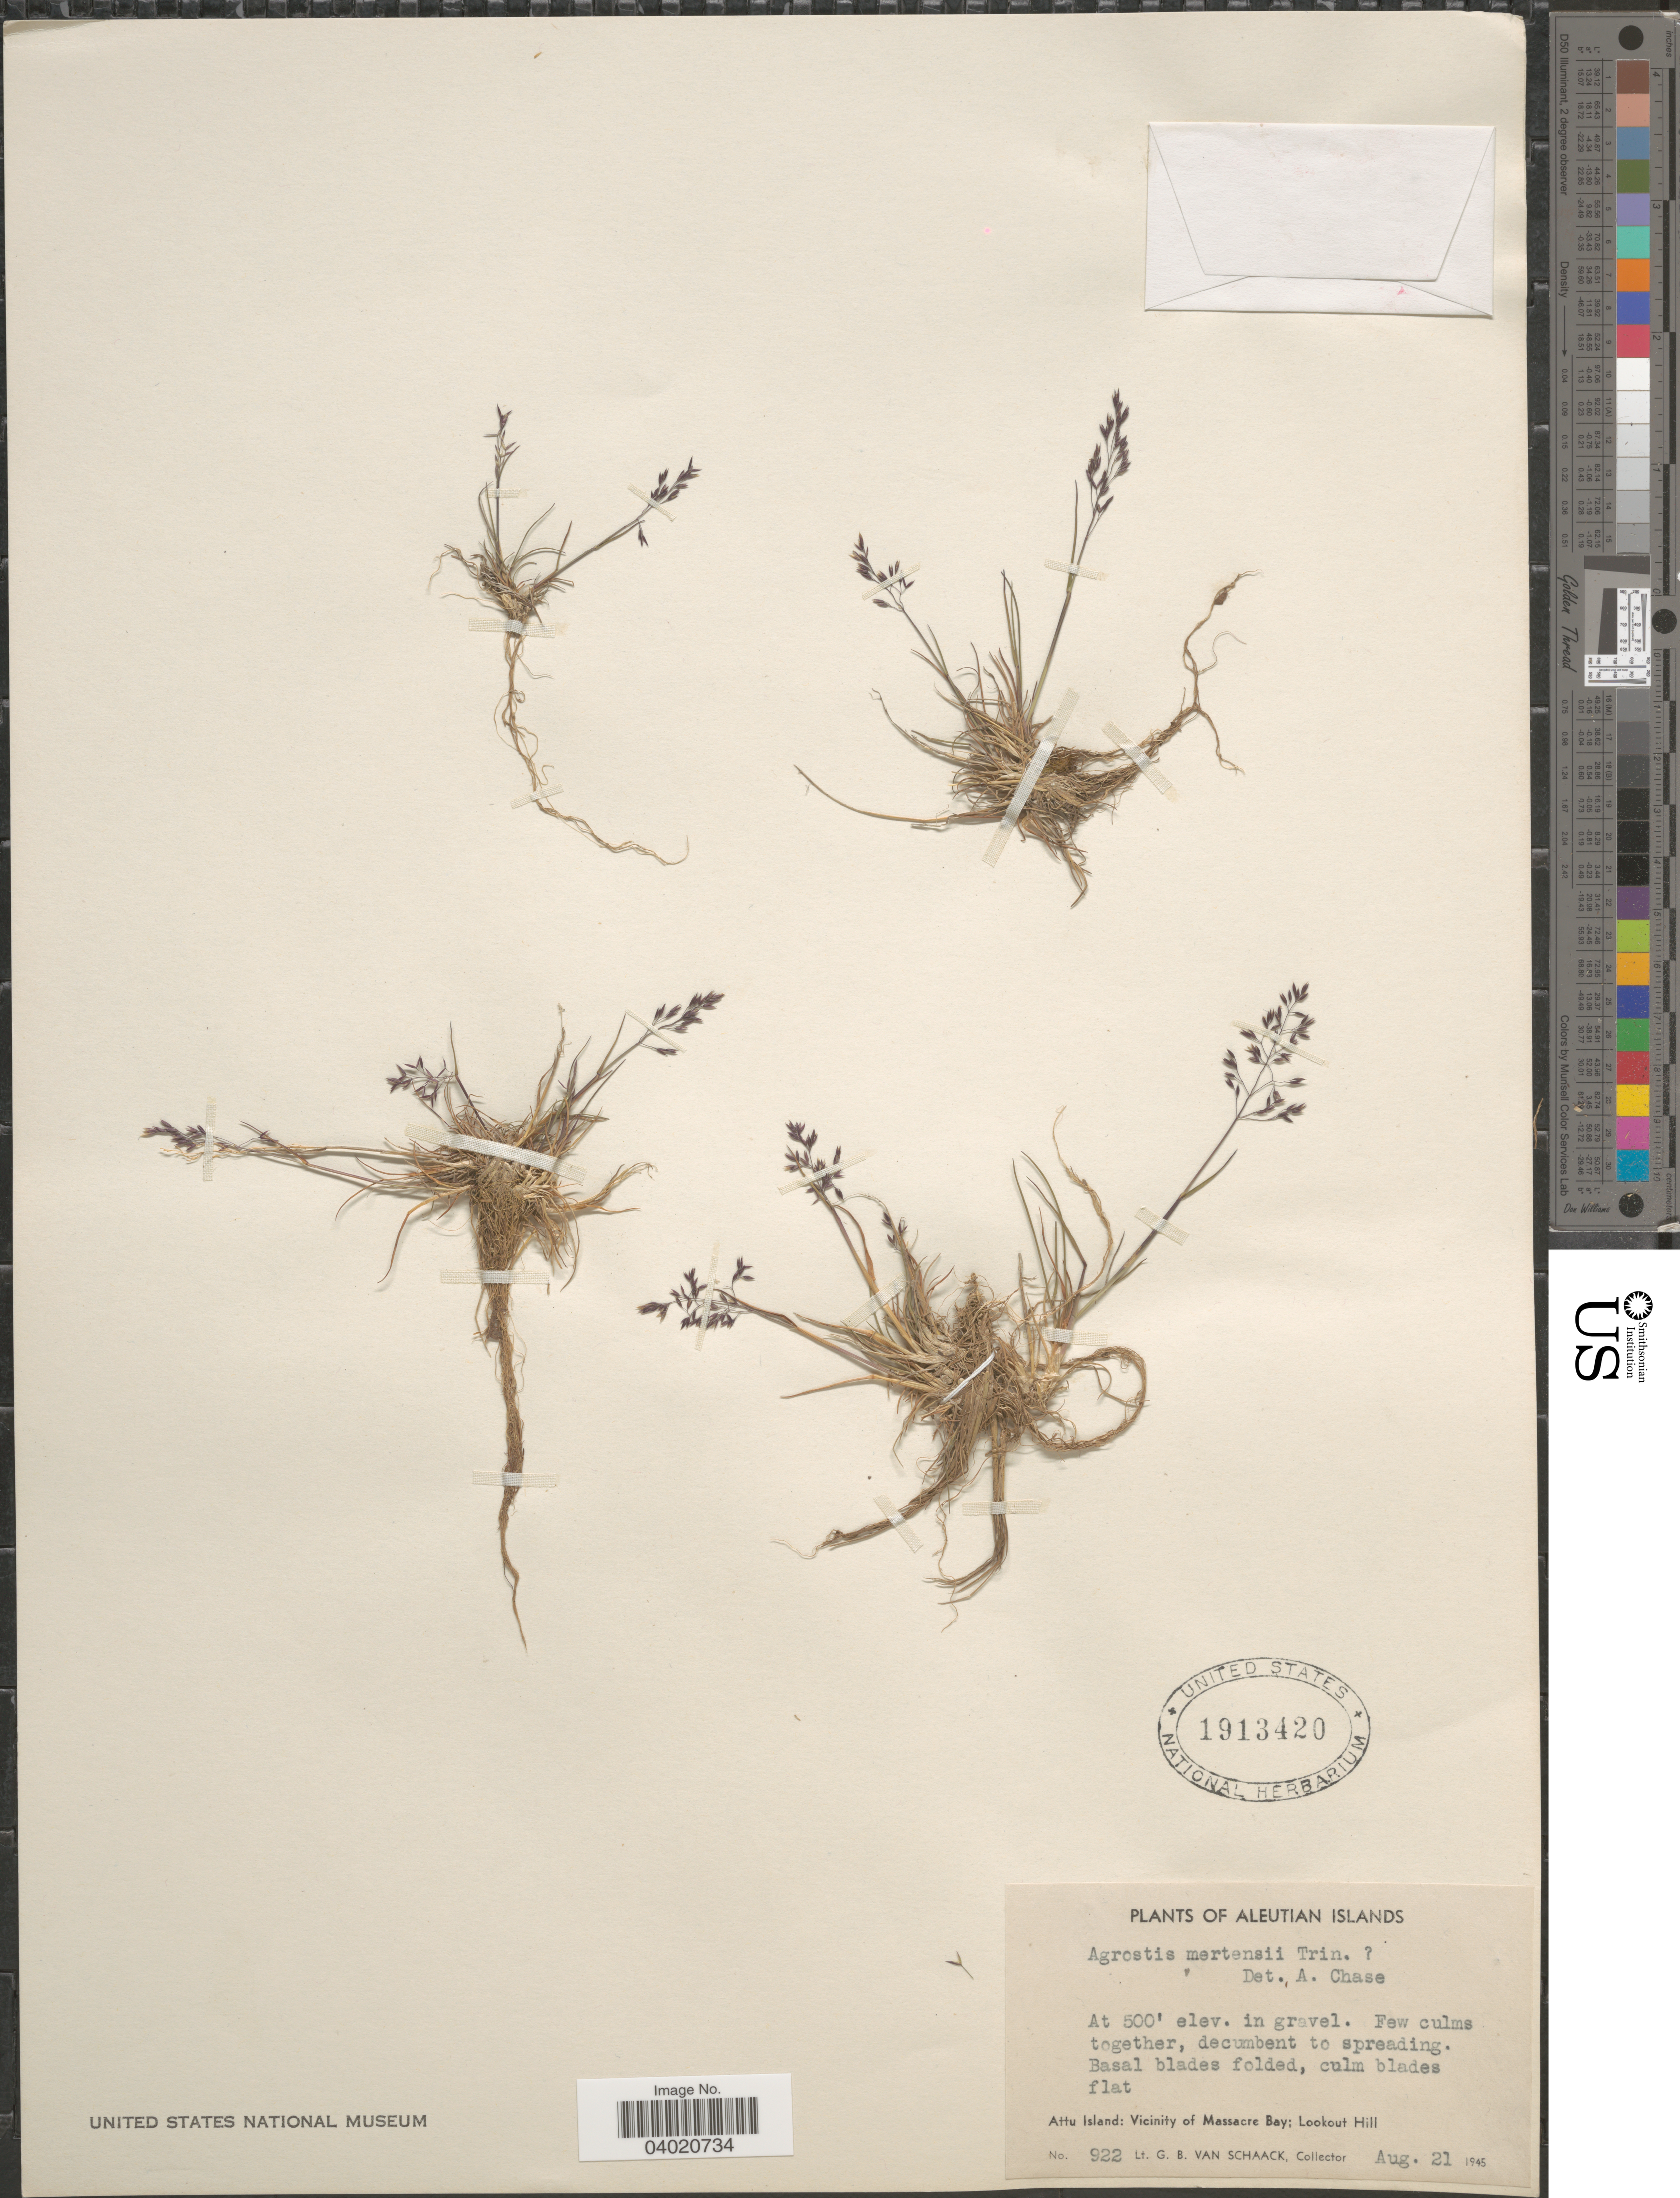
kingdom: Plantae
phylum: Tracheophyta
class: Liliopsida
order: Poales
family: Poaceae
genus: Agrostis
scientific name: Agrostis mertensii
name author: Trin.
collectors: G. Van Schaack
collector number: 922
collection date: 1945-08-21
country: United States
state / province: Alaska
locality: Aleutian Islands. Attu Island: Vicinity of Massacre Bay; Lookout Hill.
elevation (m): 152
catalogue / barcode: US 1913420